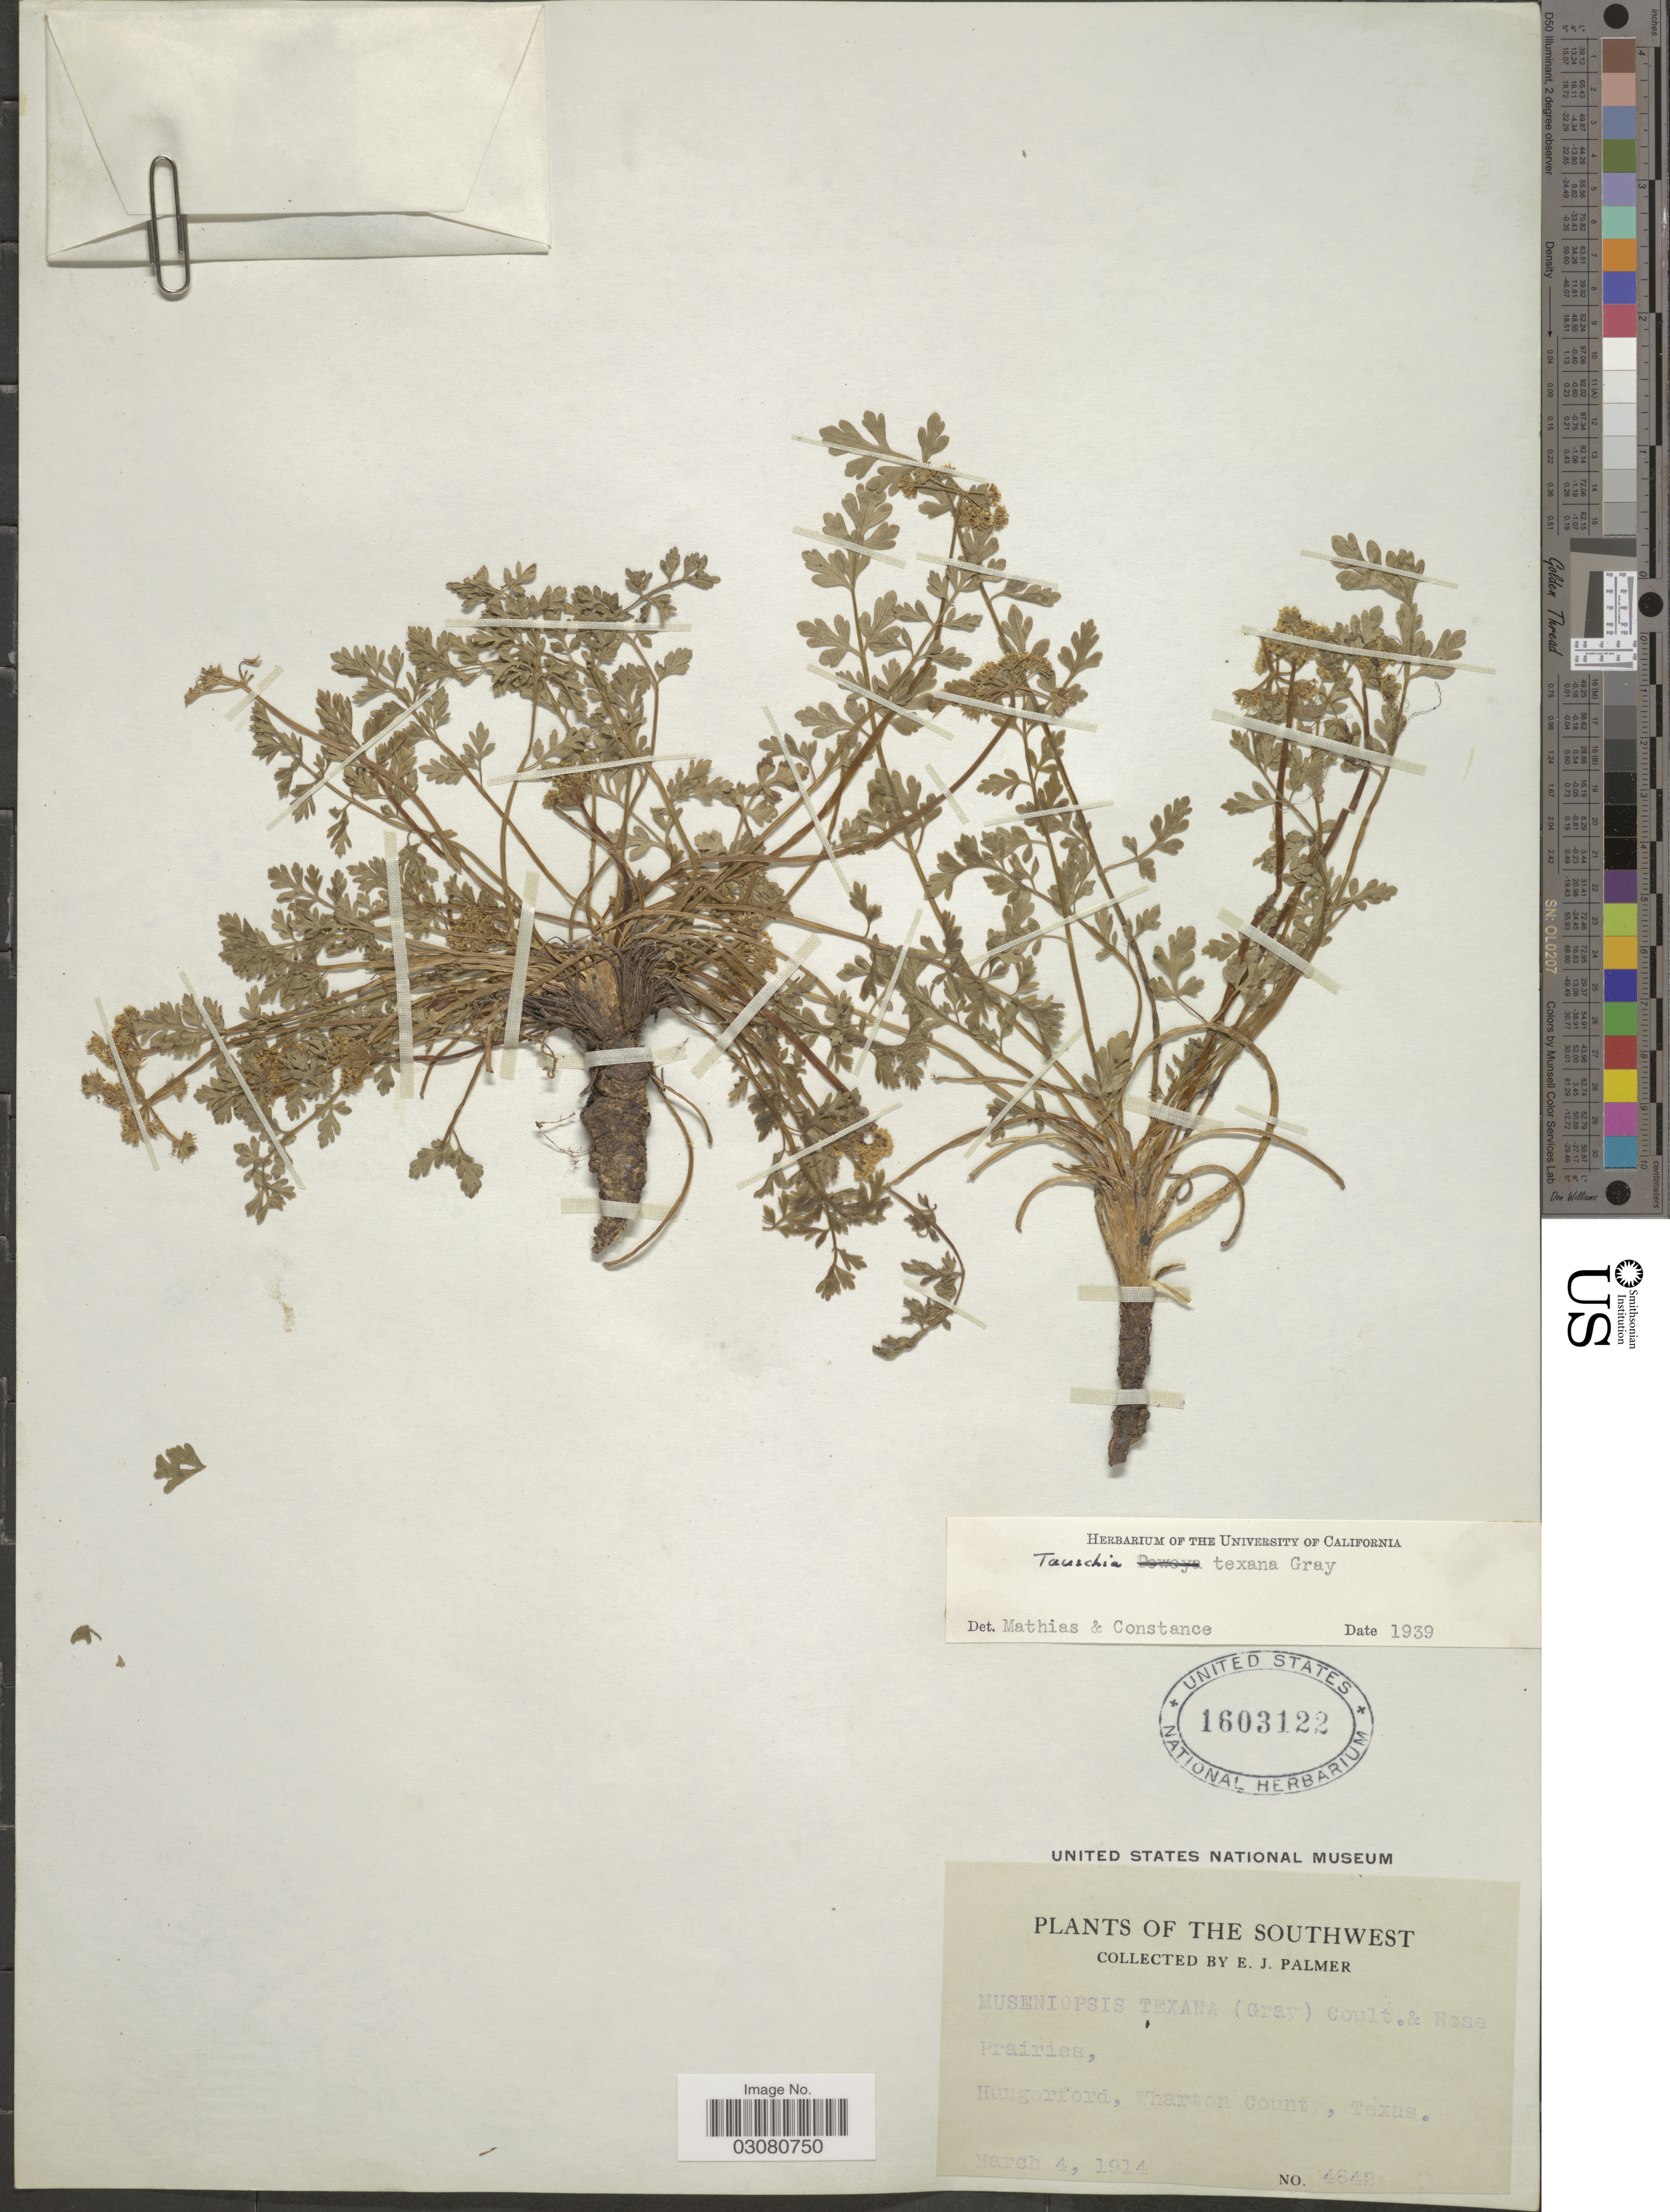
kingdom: Plantae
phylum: Tracheophyta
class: Magnoliopsida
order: Apiales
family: Apiaceae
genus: Tauschia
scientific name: Tauschia texana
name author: A. Gray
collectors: E. J. Palmer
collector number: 4842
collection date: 1914-03-04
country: United States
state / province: Texas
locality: The Southwest. Hungerford, Wharton County.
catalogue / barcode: US 1603122